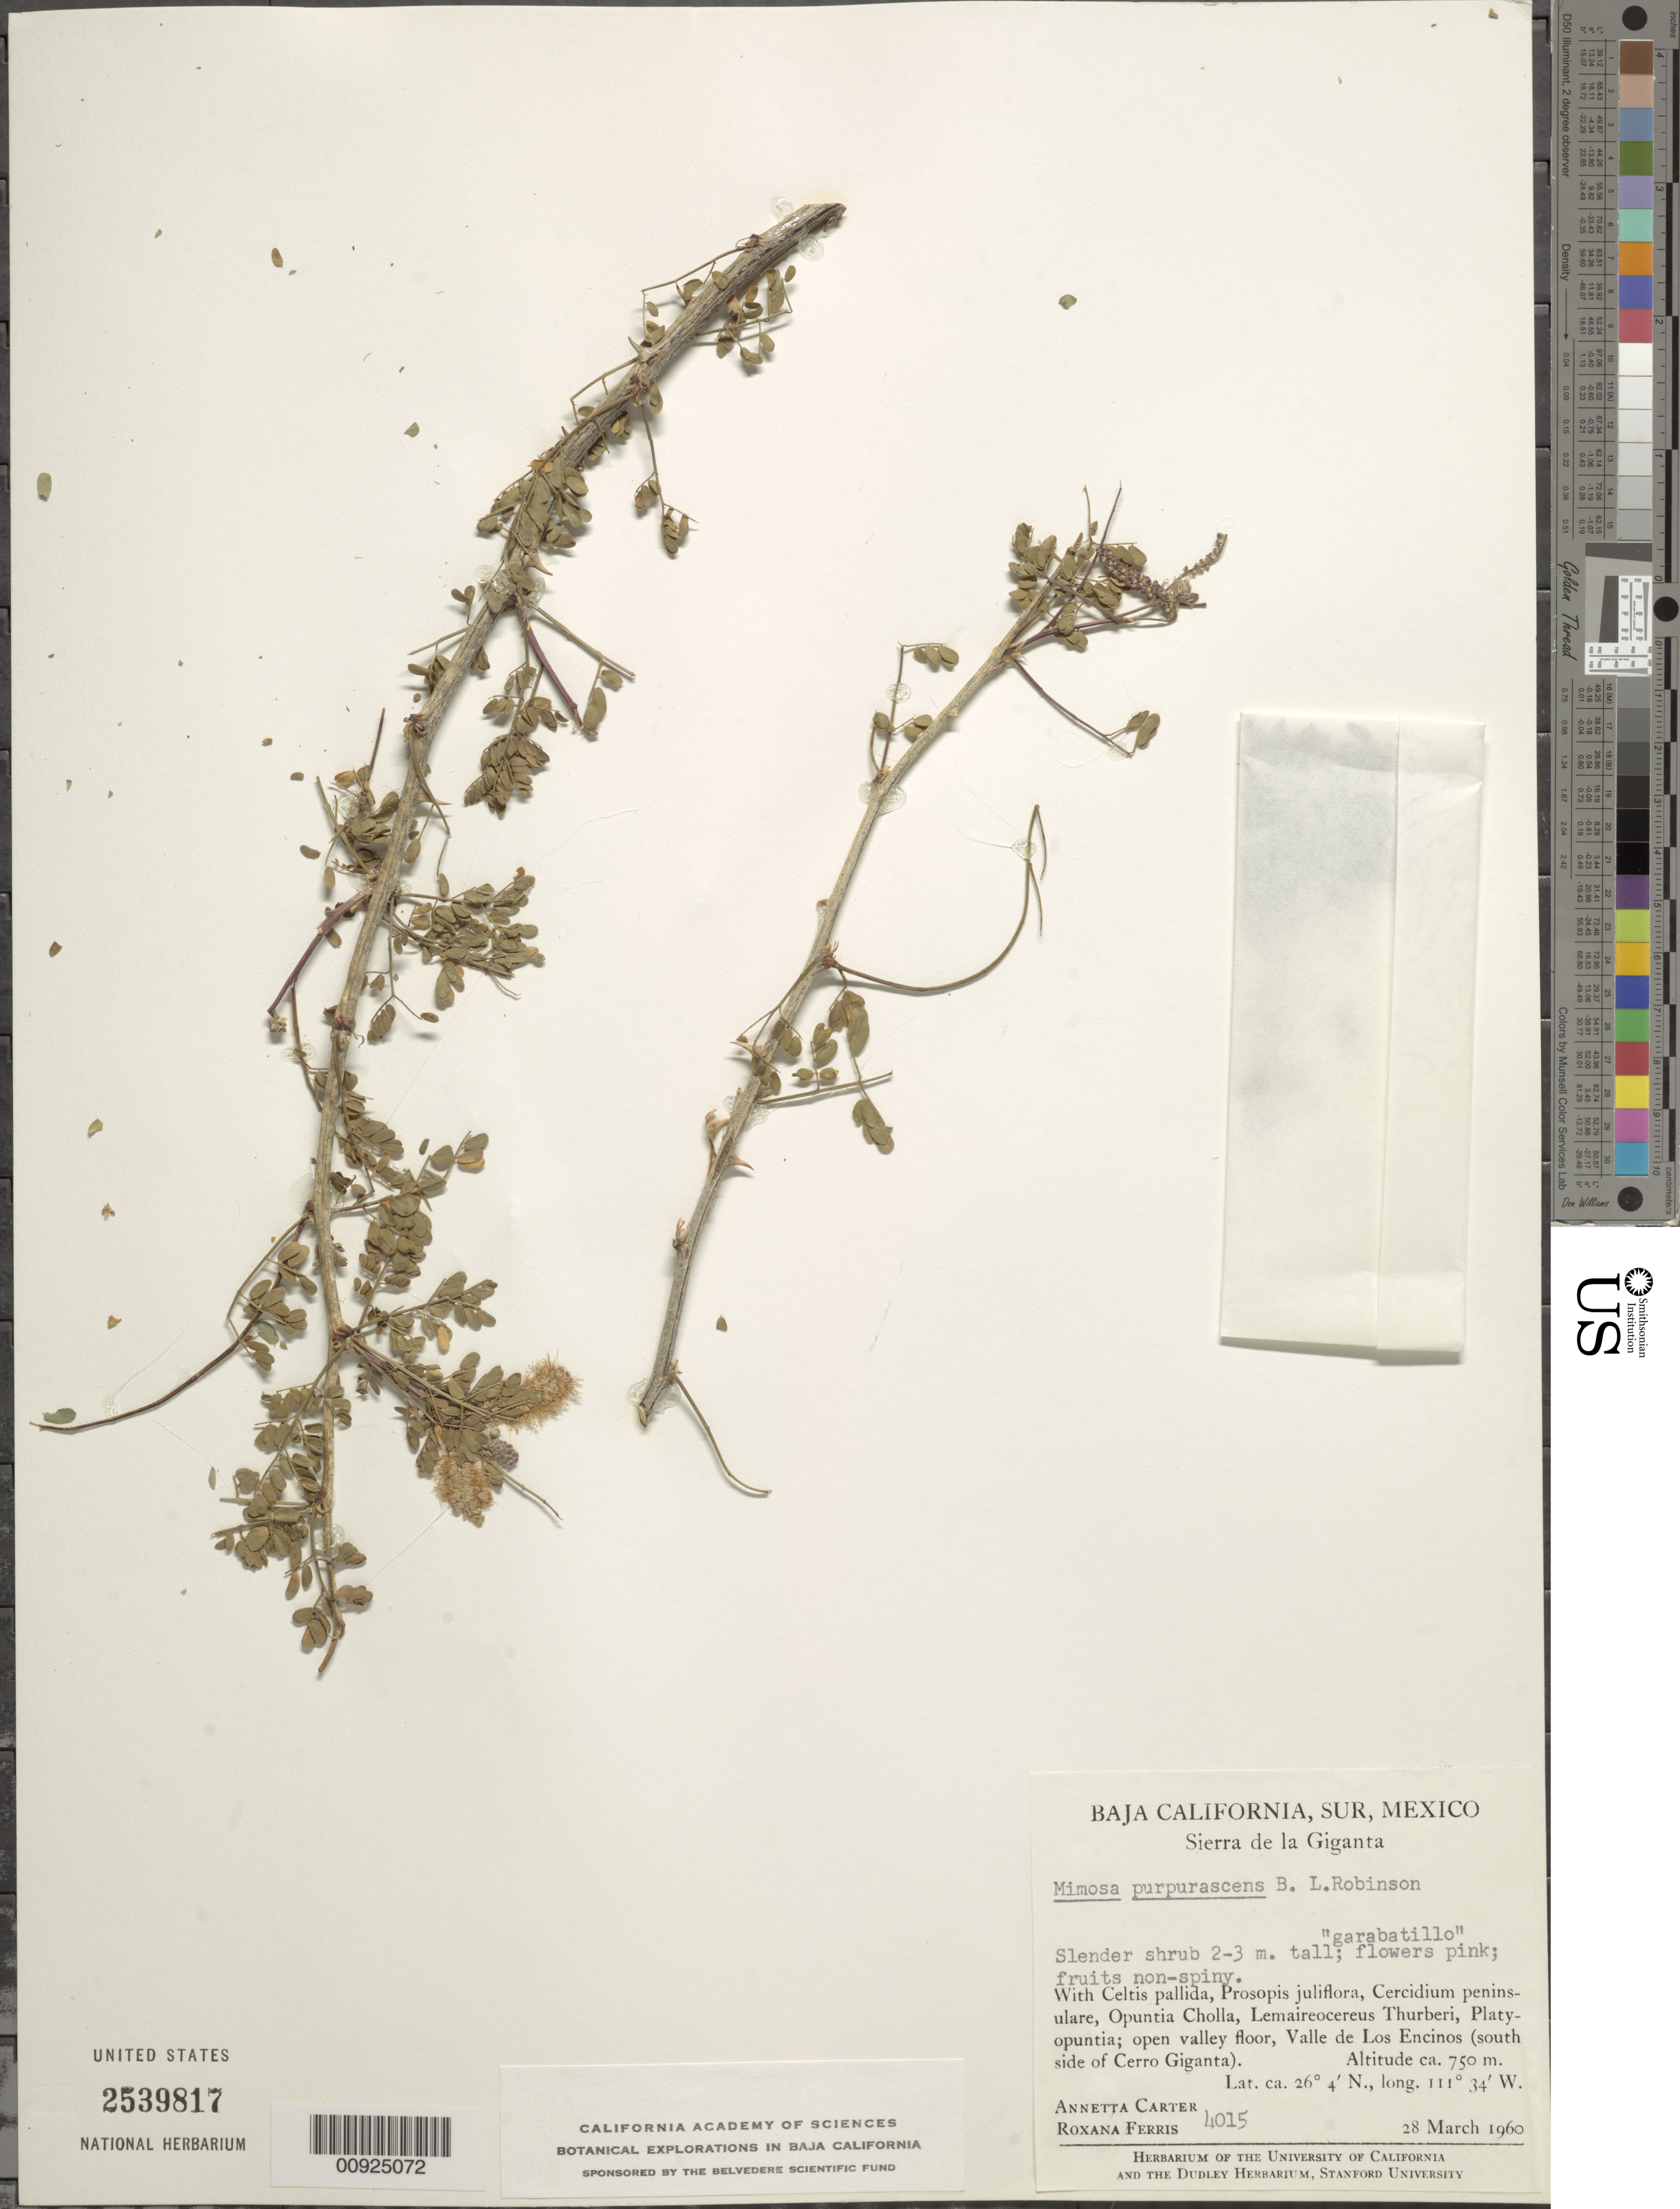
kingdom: Plantae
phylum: Tracheophyta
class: Magnoliopsida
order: Fabales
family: Fabaceae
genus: Mimosa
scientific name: Mimosa purpurascens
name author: B.L. Rob.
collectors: A. Carter & R. S. Ferris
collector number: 4015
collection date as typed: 28 Mar 1960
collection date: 1960-03-28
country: Mexico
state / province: Baja California Sur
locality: Valle de los Encinos (south side of Cerro Giganta).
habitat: With Celtis pallida, Prosopis juliflora, Cercidium peninsulare, Opuntia Cholla, Lemaireocereus thurberi, Platyopuntia; open valley floor.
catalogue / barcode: US 2539817